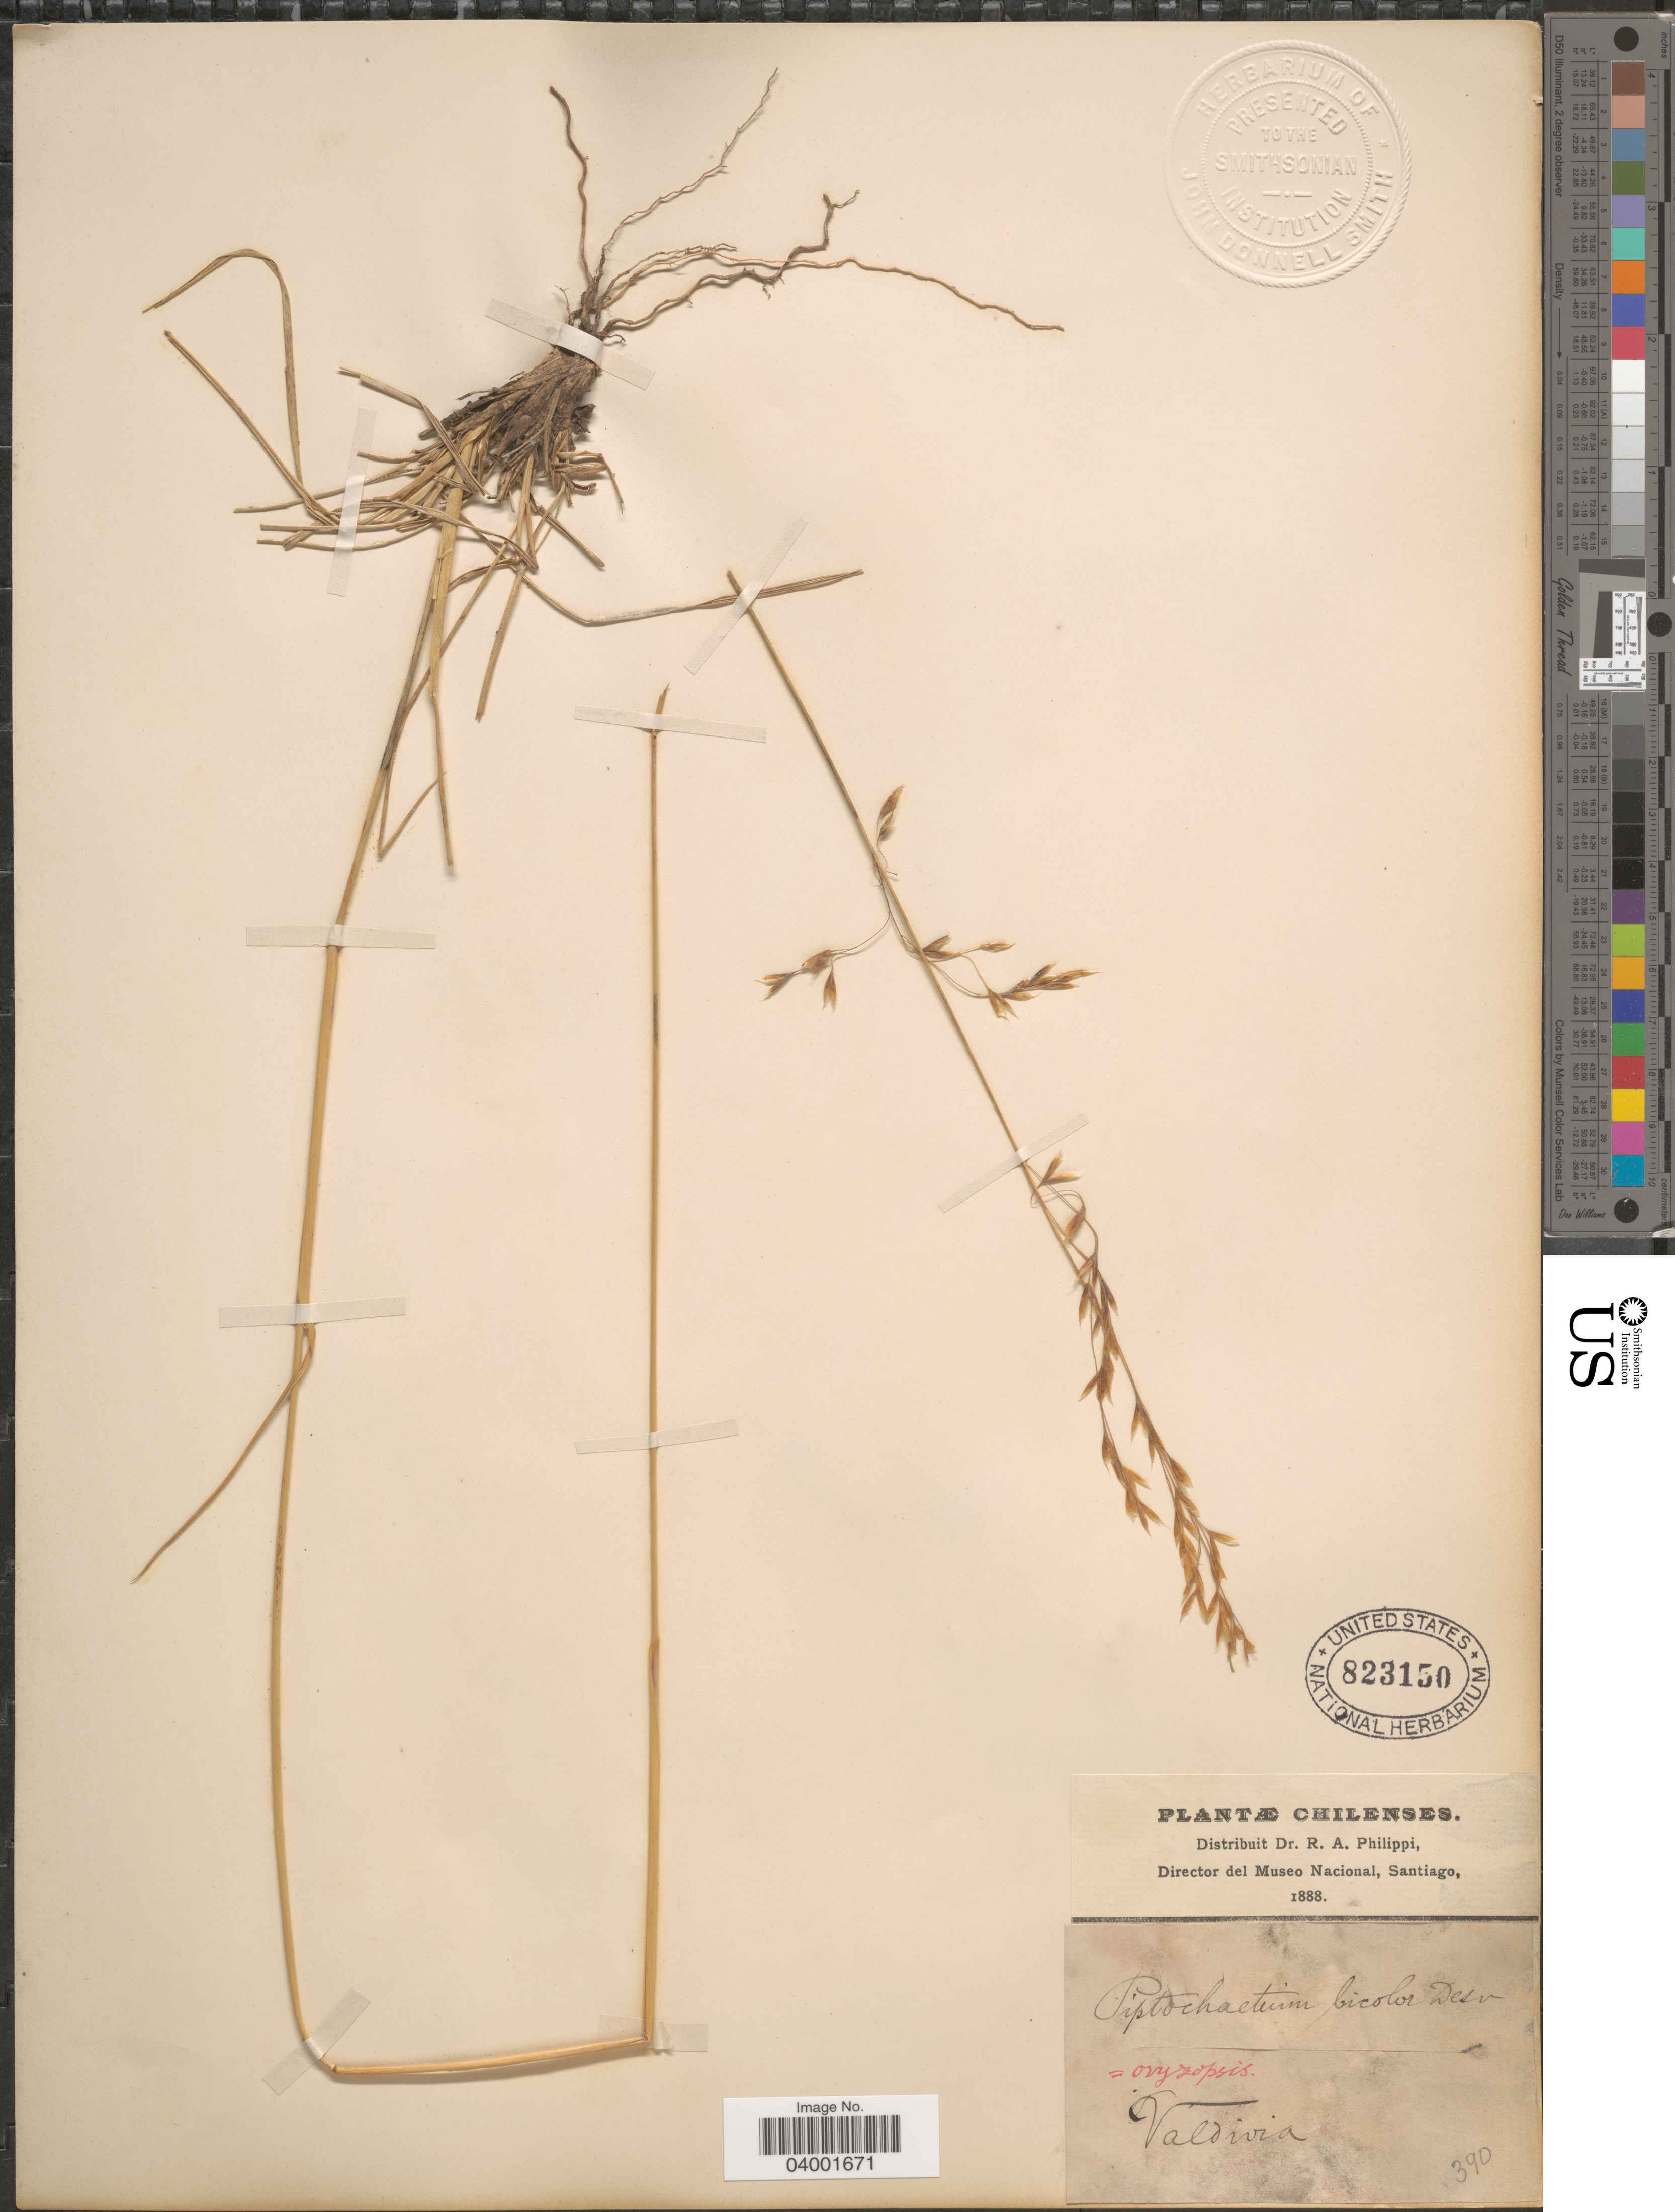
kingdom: Plantae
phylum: Tracheophyta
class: Liliopsida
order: Poales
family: Poaceae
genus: Piptochaetium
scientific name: Piptochaetium bicolor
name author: (Vahl) É. Desv.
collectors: ex. herb. R.A. Philippi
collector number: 390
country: Chile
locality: Valdivia.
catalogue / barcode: US 823150